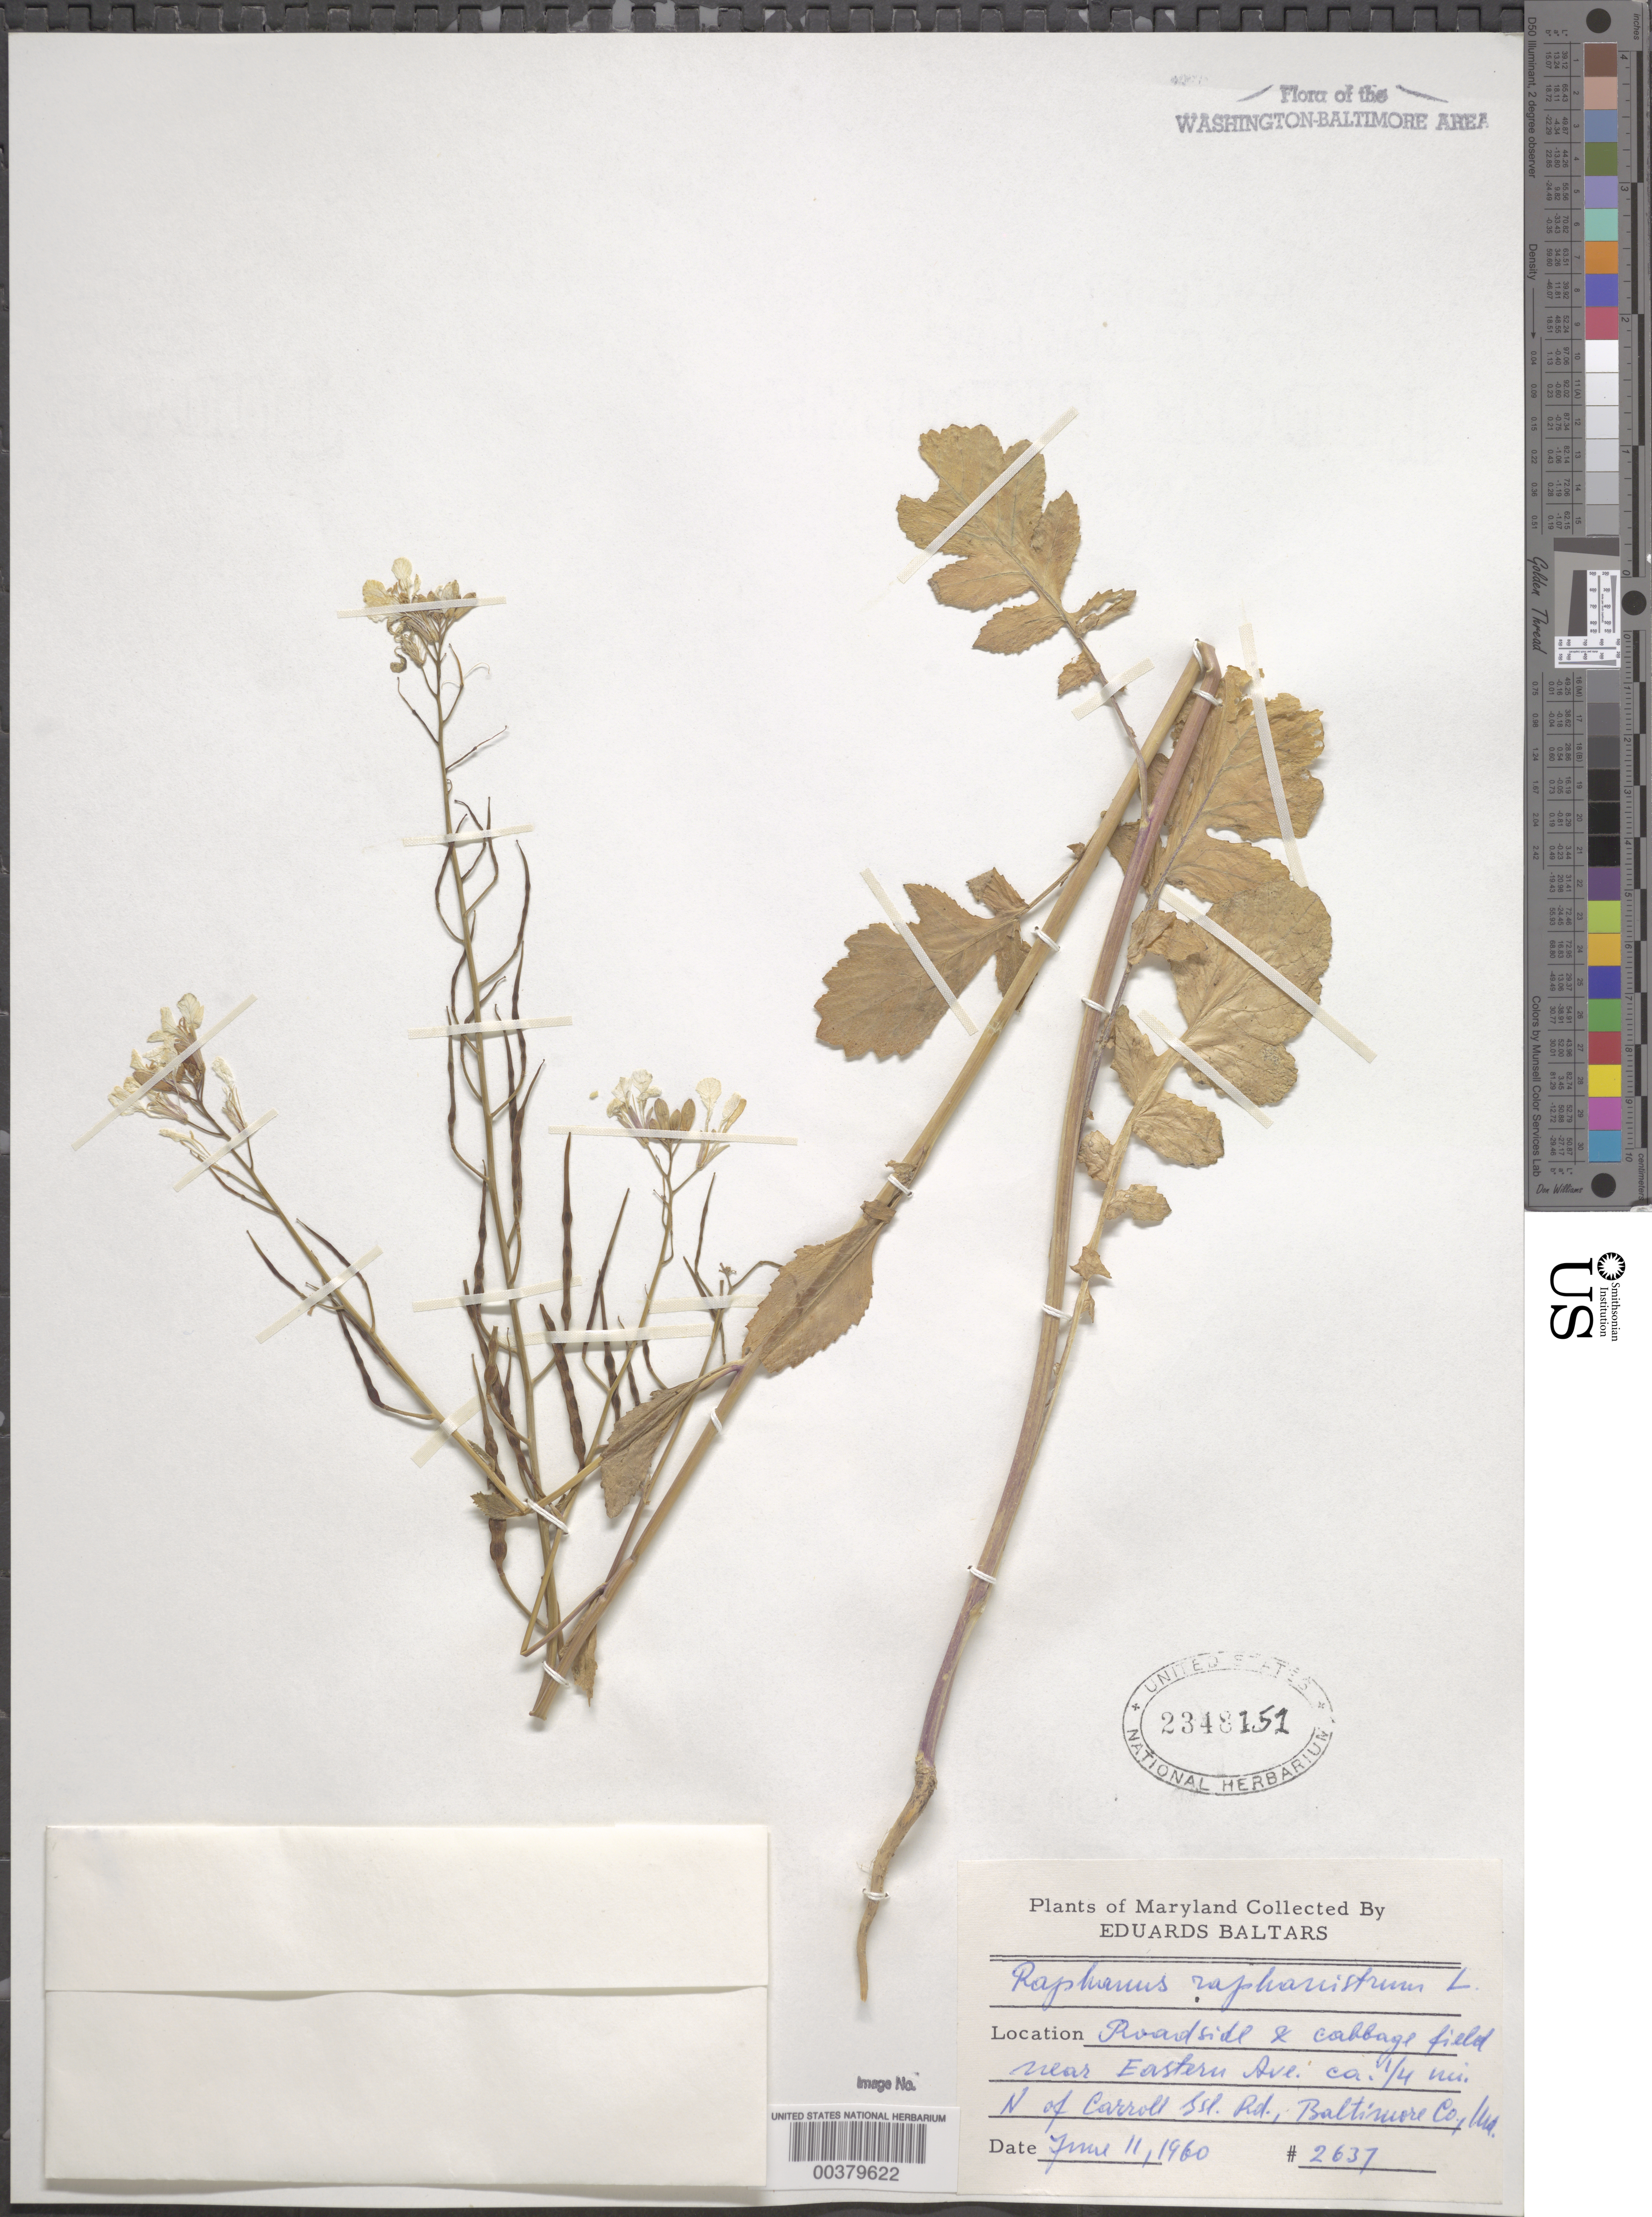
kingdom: Plantae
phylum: Tracheophyta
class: Magnoliopsida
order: Brassicales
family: Brassicaceae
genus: Raphanus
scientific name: Raphanus raphanistrum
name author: L.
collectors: E. Baltars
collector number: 2637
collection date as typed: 11 Jun 1960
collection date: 1960-06-11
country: United States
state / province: Maryland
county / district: Baltimore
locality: Eastern Avenue north of Carroll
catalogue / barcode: US 2348151